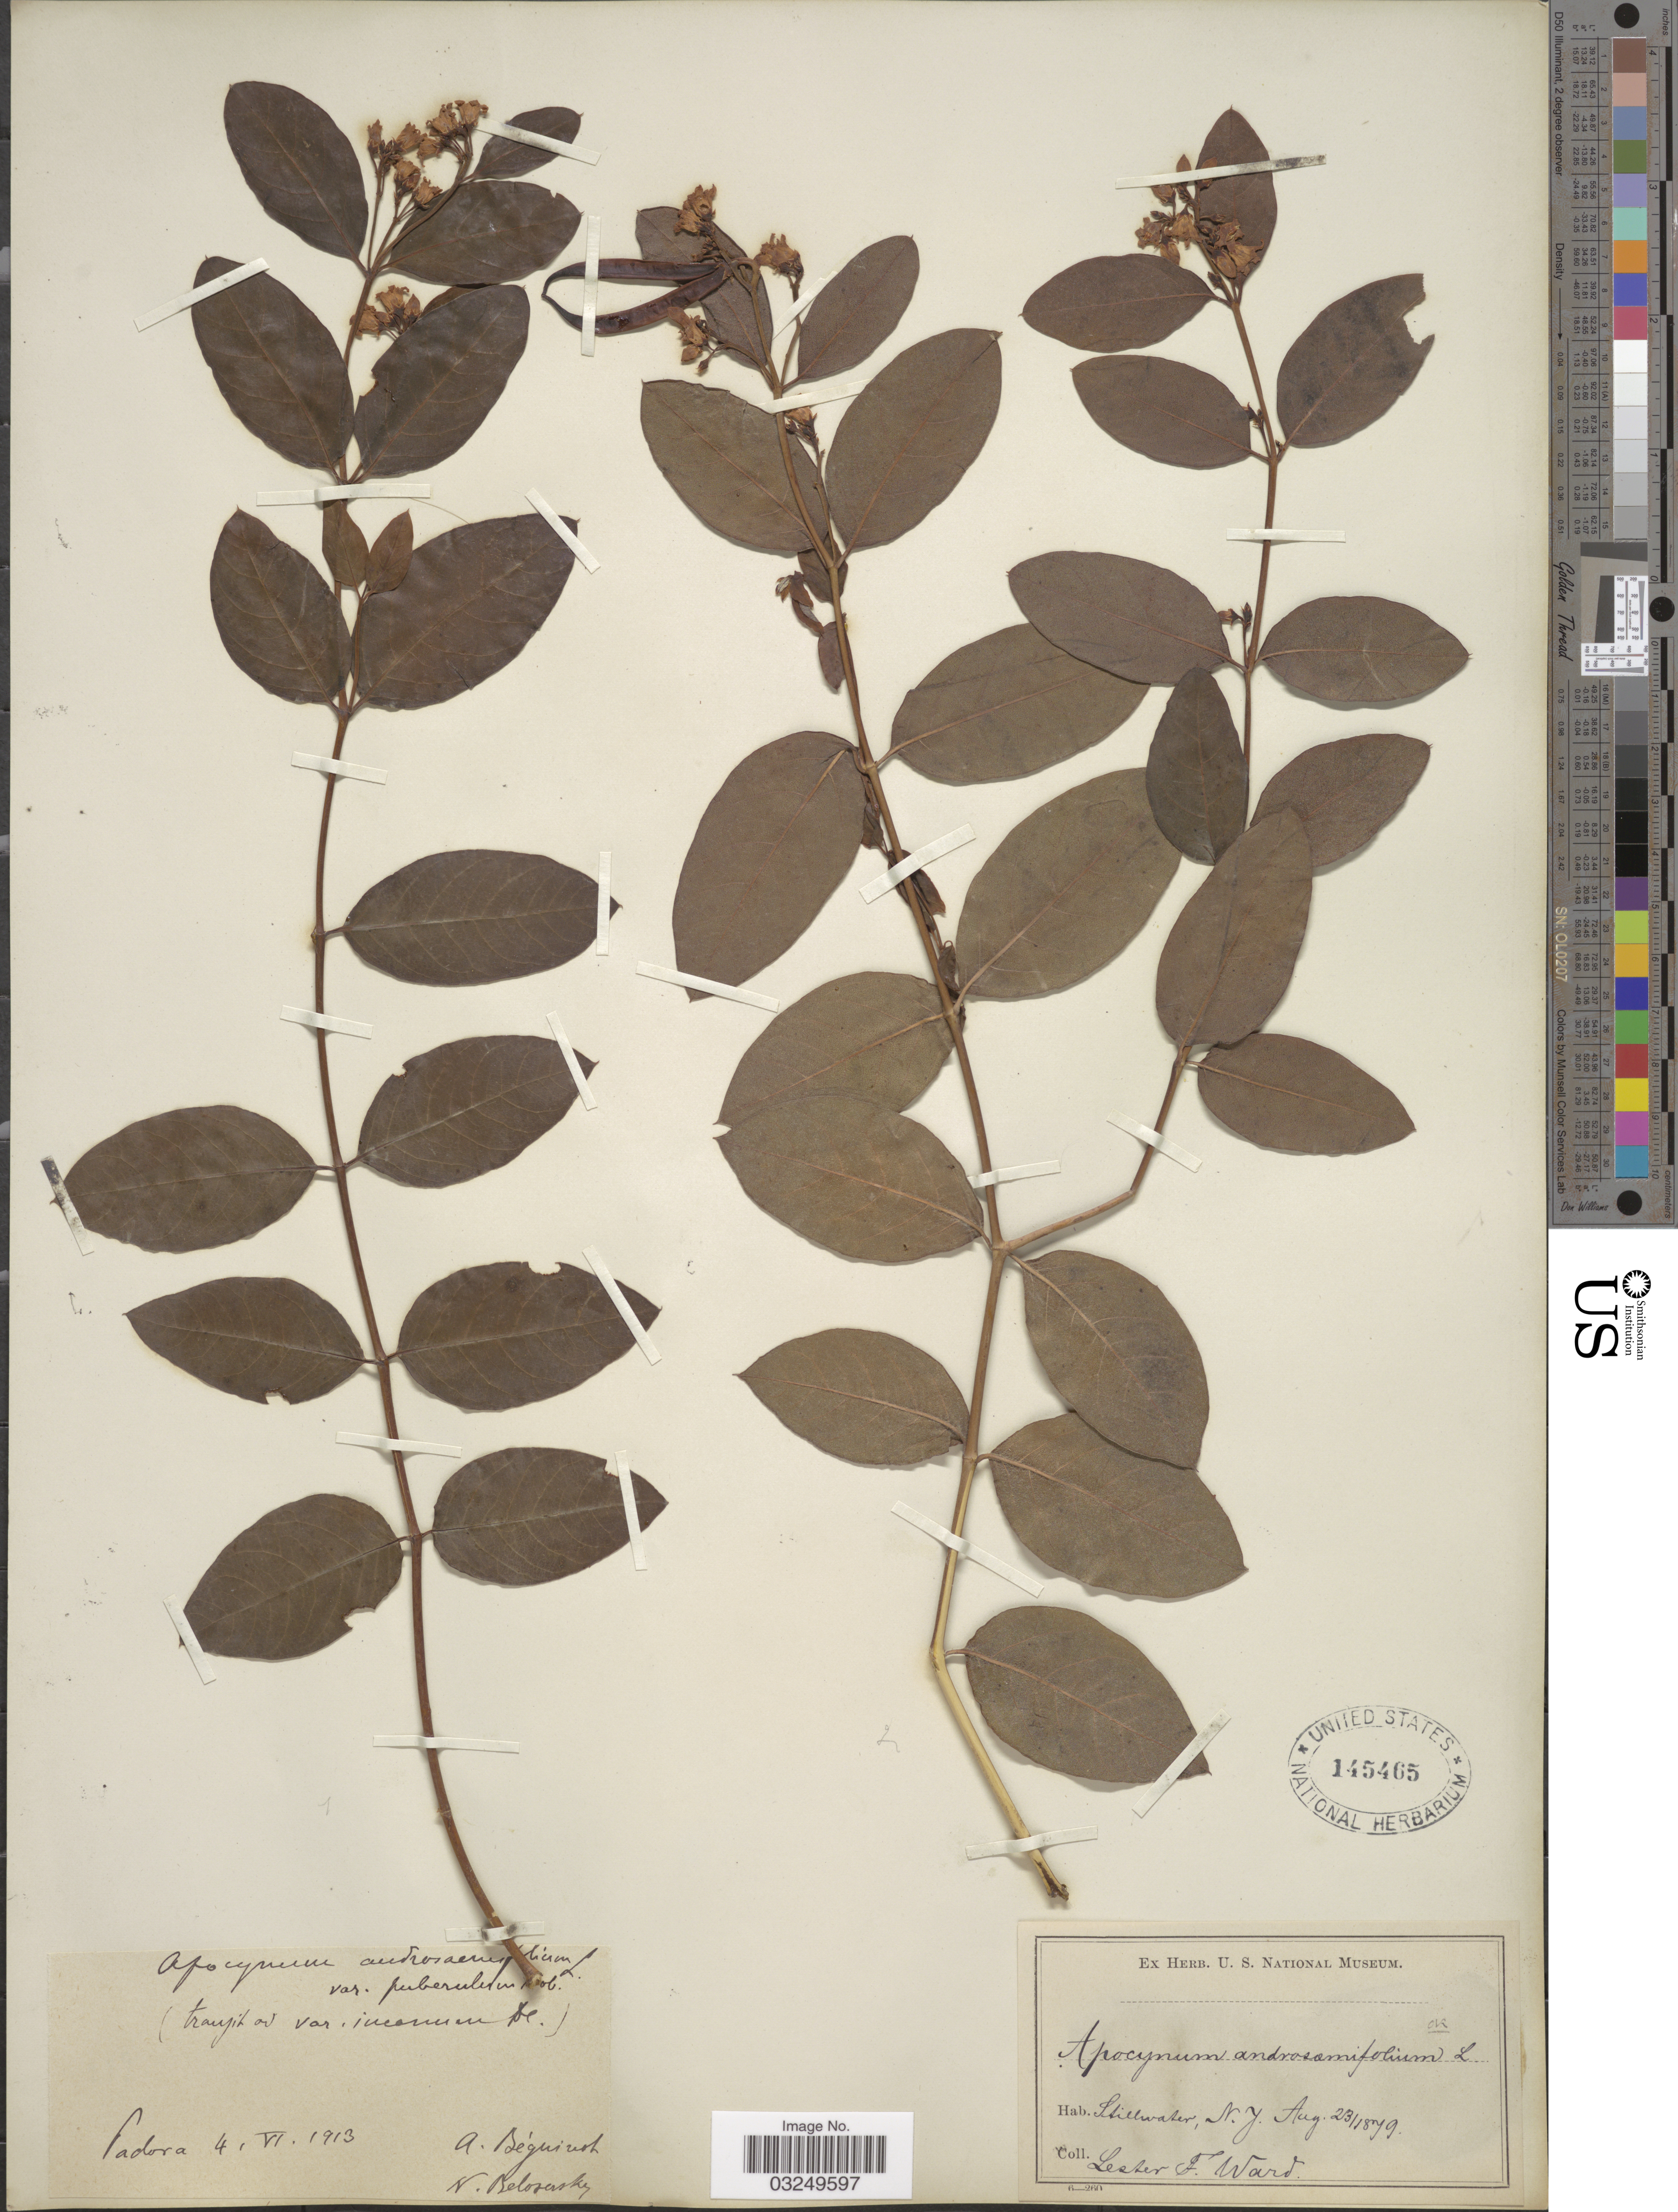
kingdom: Plantae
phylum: Tracheophyta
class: Magnoliopsida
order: Gentianales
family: Apocynaceae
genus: Apocynum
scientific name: Apocynum androsaemifolium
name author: L.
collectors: L. F. Ward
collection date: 1879-08-23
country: United States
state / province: New York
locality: Stillwater, N. Y.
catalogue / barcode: US 145465